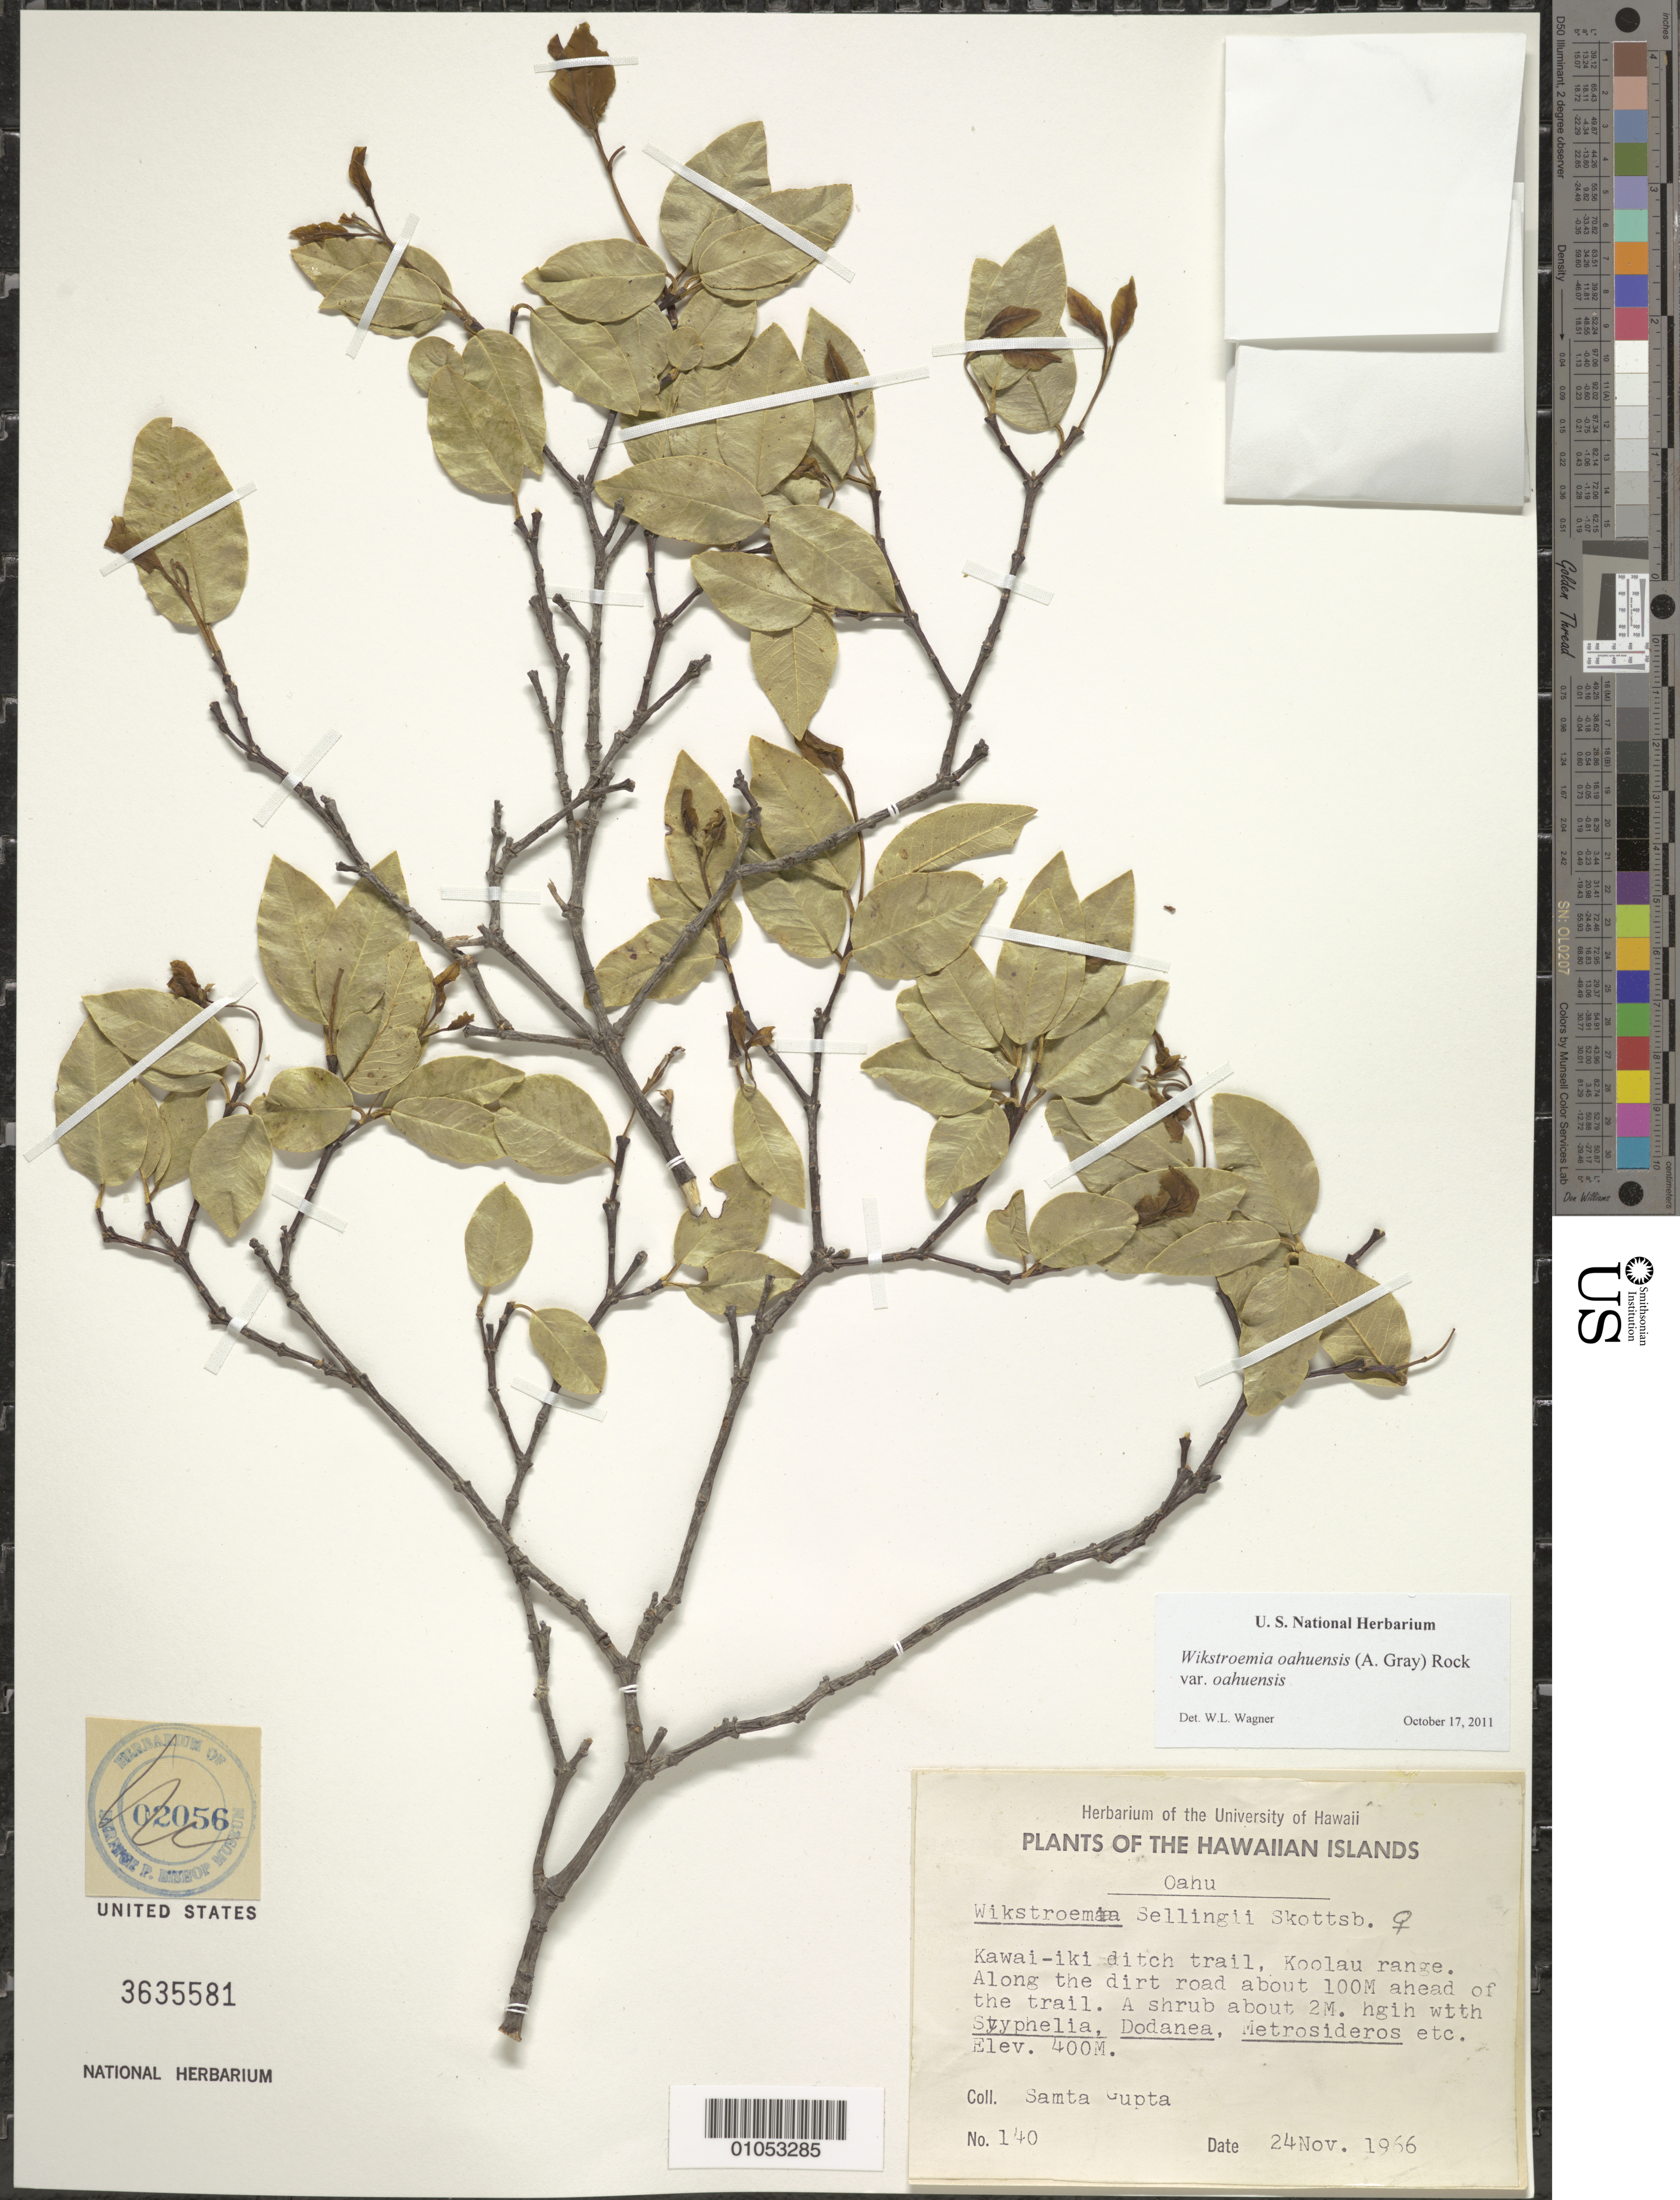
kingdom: Plantae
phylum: Tracheophyta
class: Magnoliopsida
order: Malvales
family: Thymelaeaceae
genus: Wikstroemia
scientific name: Wikstroemia oahuensis var. oahuensis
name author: (A. Gray) Rock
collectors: S. Gupta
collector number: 140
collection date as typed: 24 Nov 1966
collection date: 1966-11-24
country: United States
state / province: Hawaii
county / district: Honolulu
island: Oahu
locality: Kawai-iki ditch trail, Koolau range. Along the dirt road about 100m ahead of the trail.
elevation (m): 400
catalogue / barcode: US 3635581